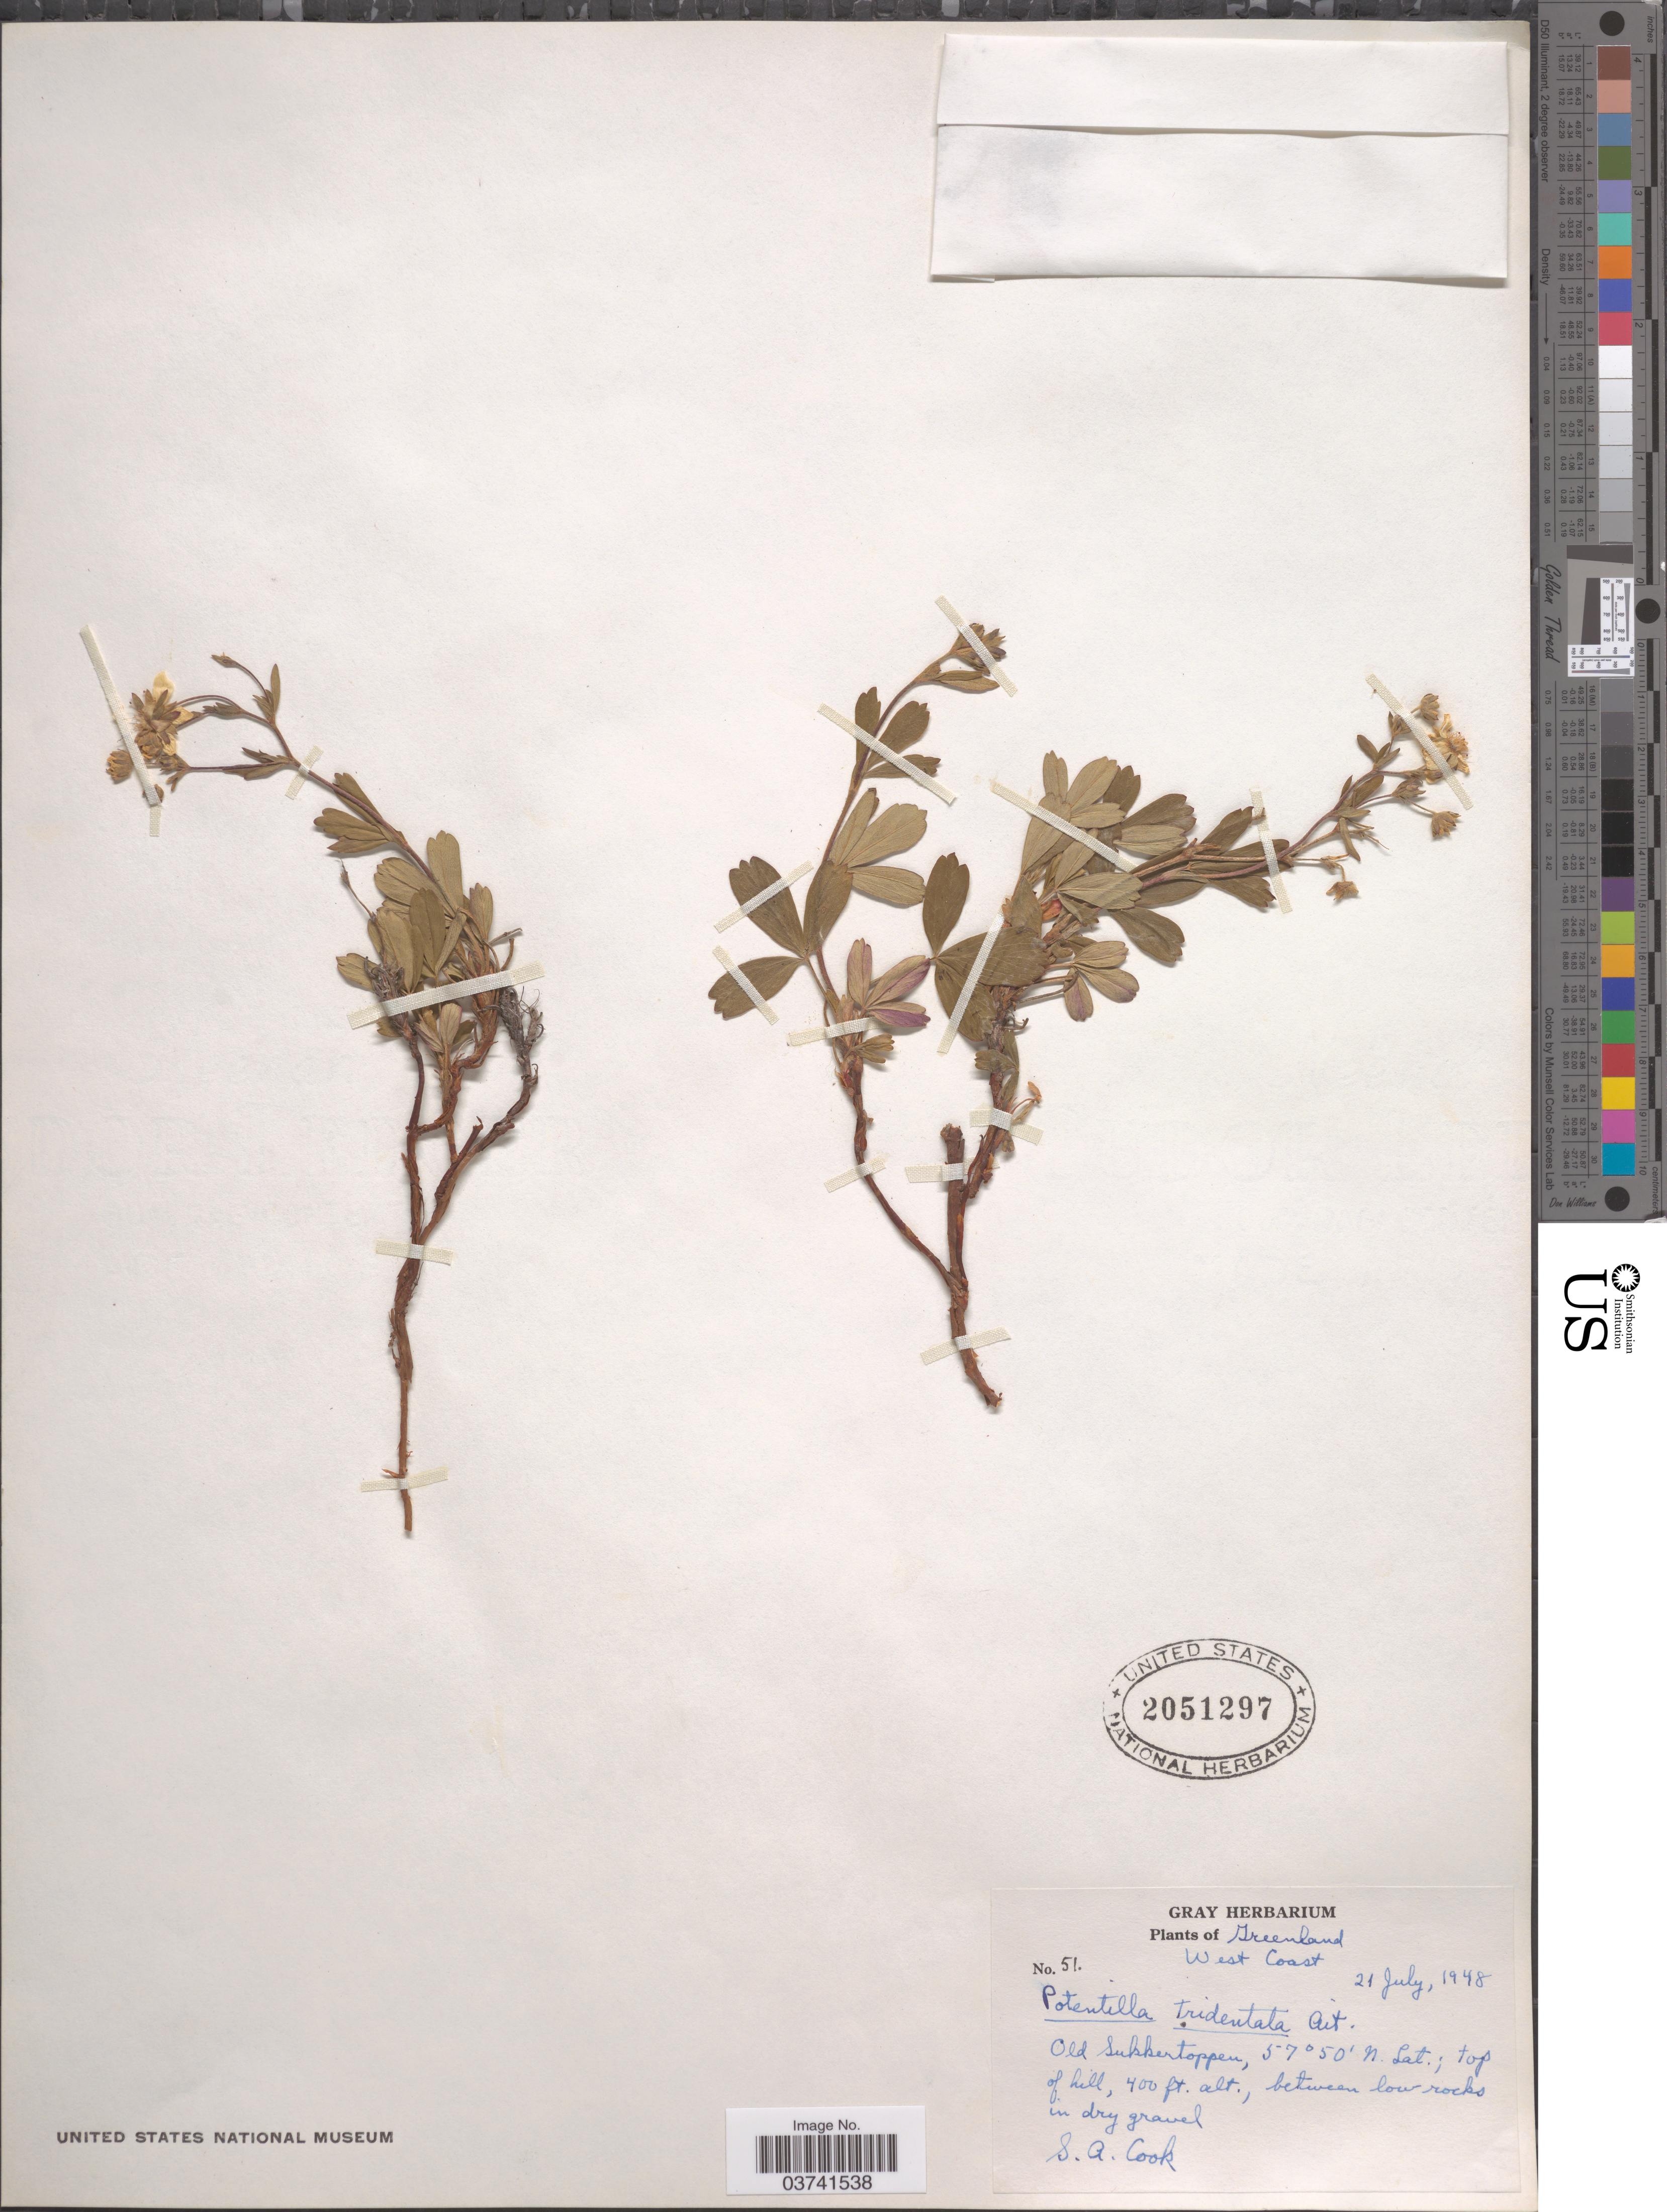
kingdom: Plantae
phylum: Tracheophyta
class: Magnoliopsida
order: Rosales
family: Rosaceae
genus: Potentilla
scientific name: Potentilla tridentata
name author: Aiton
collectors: S. A. Cook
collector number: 51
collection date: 1948-07-21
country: Greenland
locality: West Coast. Old Sukkertoppen.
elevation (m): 122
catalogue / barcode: US 2051297